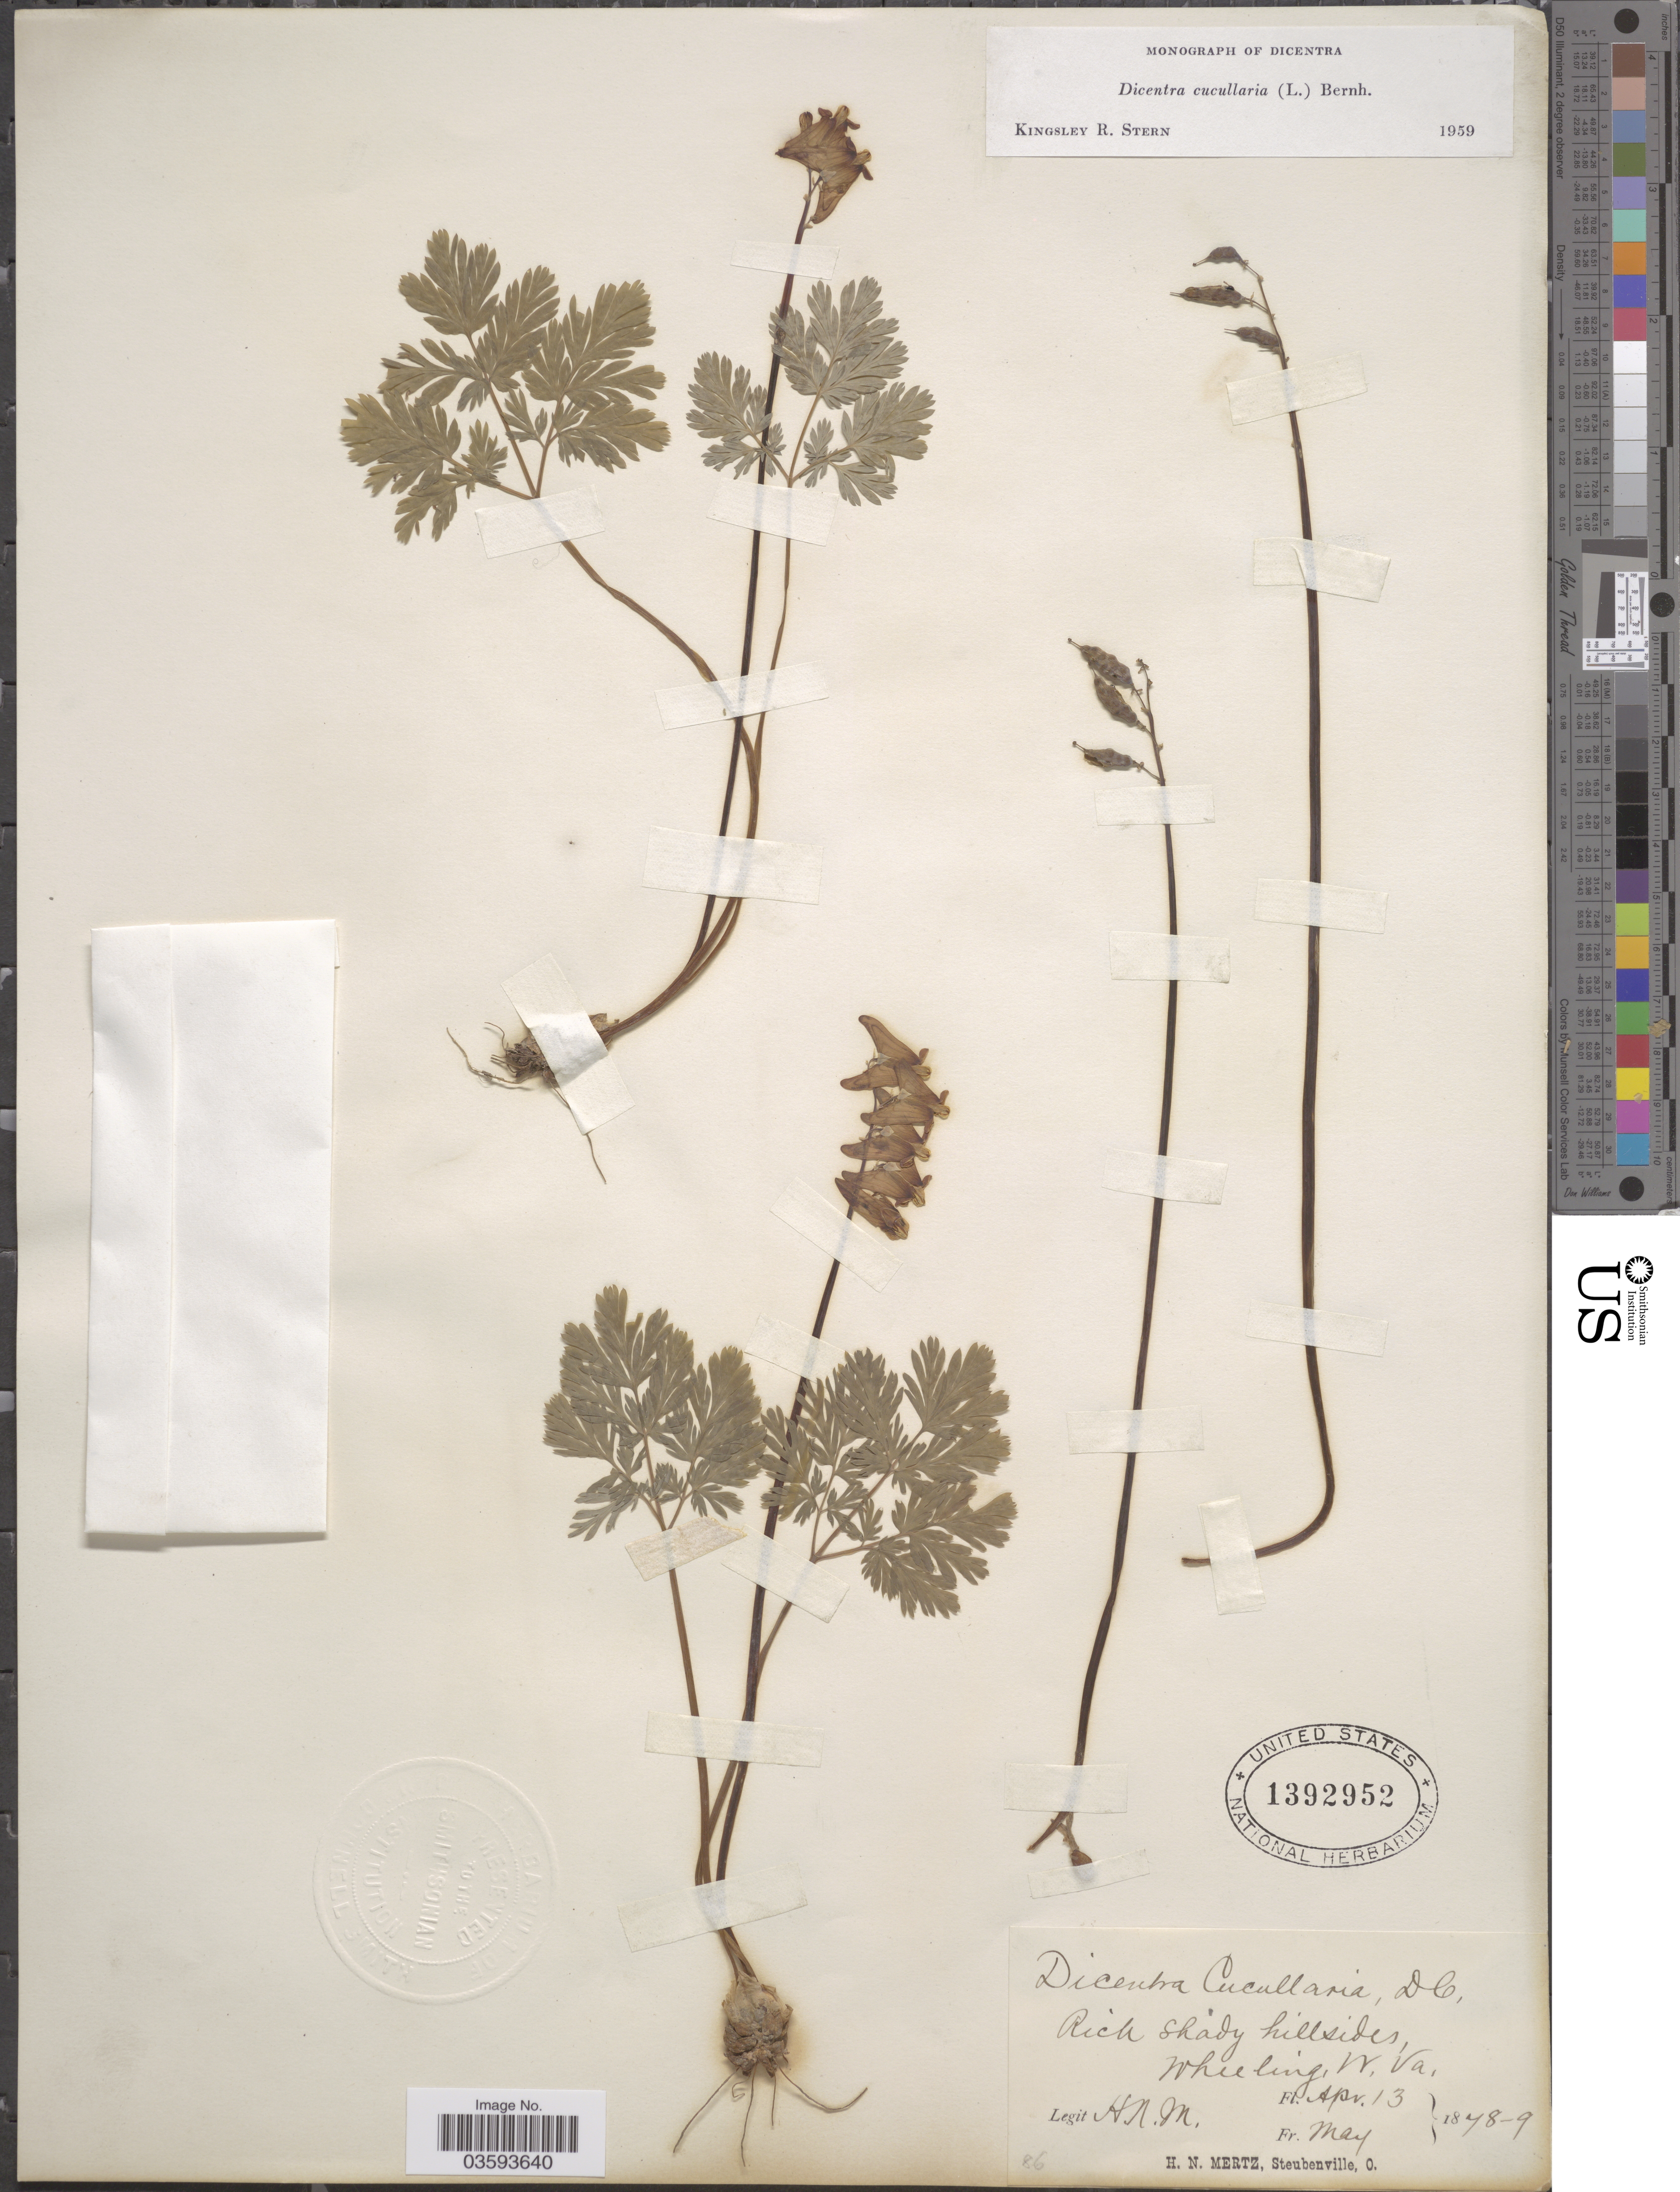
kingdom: Plantae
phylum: Tracheophyta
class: Magnoliopsida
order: Ranunculales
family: Papaveraceae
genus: Dicentra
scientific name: Dicentra cucullaria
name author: (L.) Bernh.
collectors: H. Mertz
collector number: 86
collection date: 1878-04-13/1879-05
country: United States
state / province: West Virginia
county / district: Ohio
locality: Wheeling.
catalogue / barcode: US 1392952